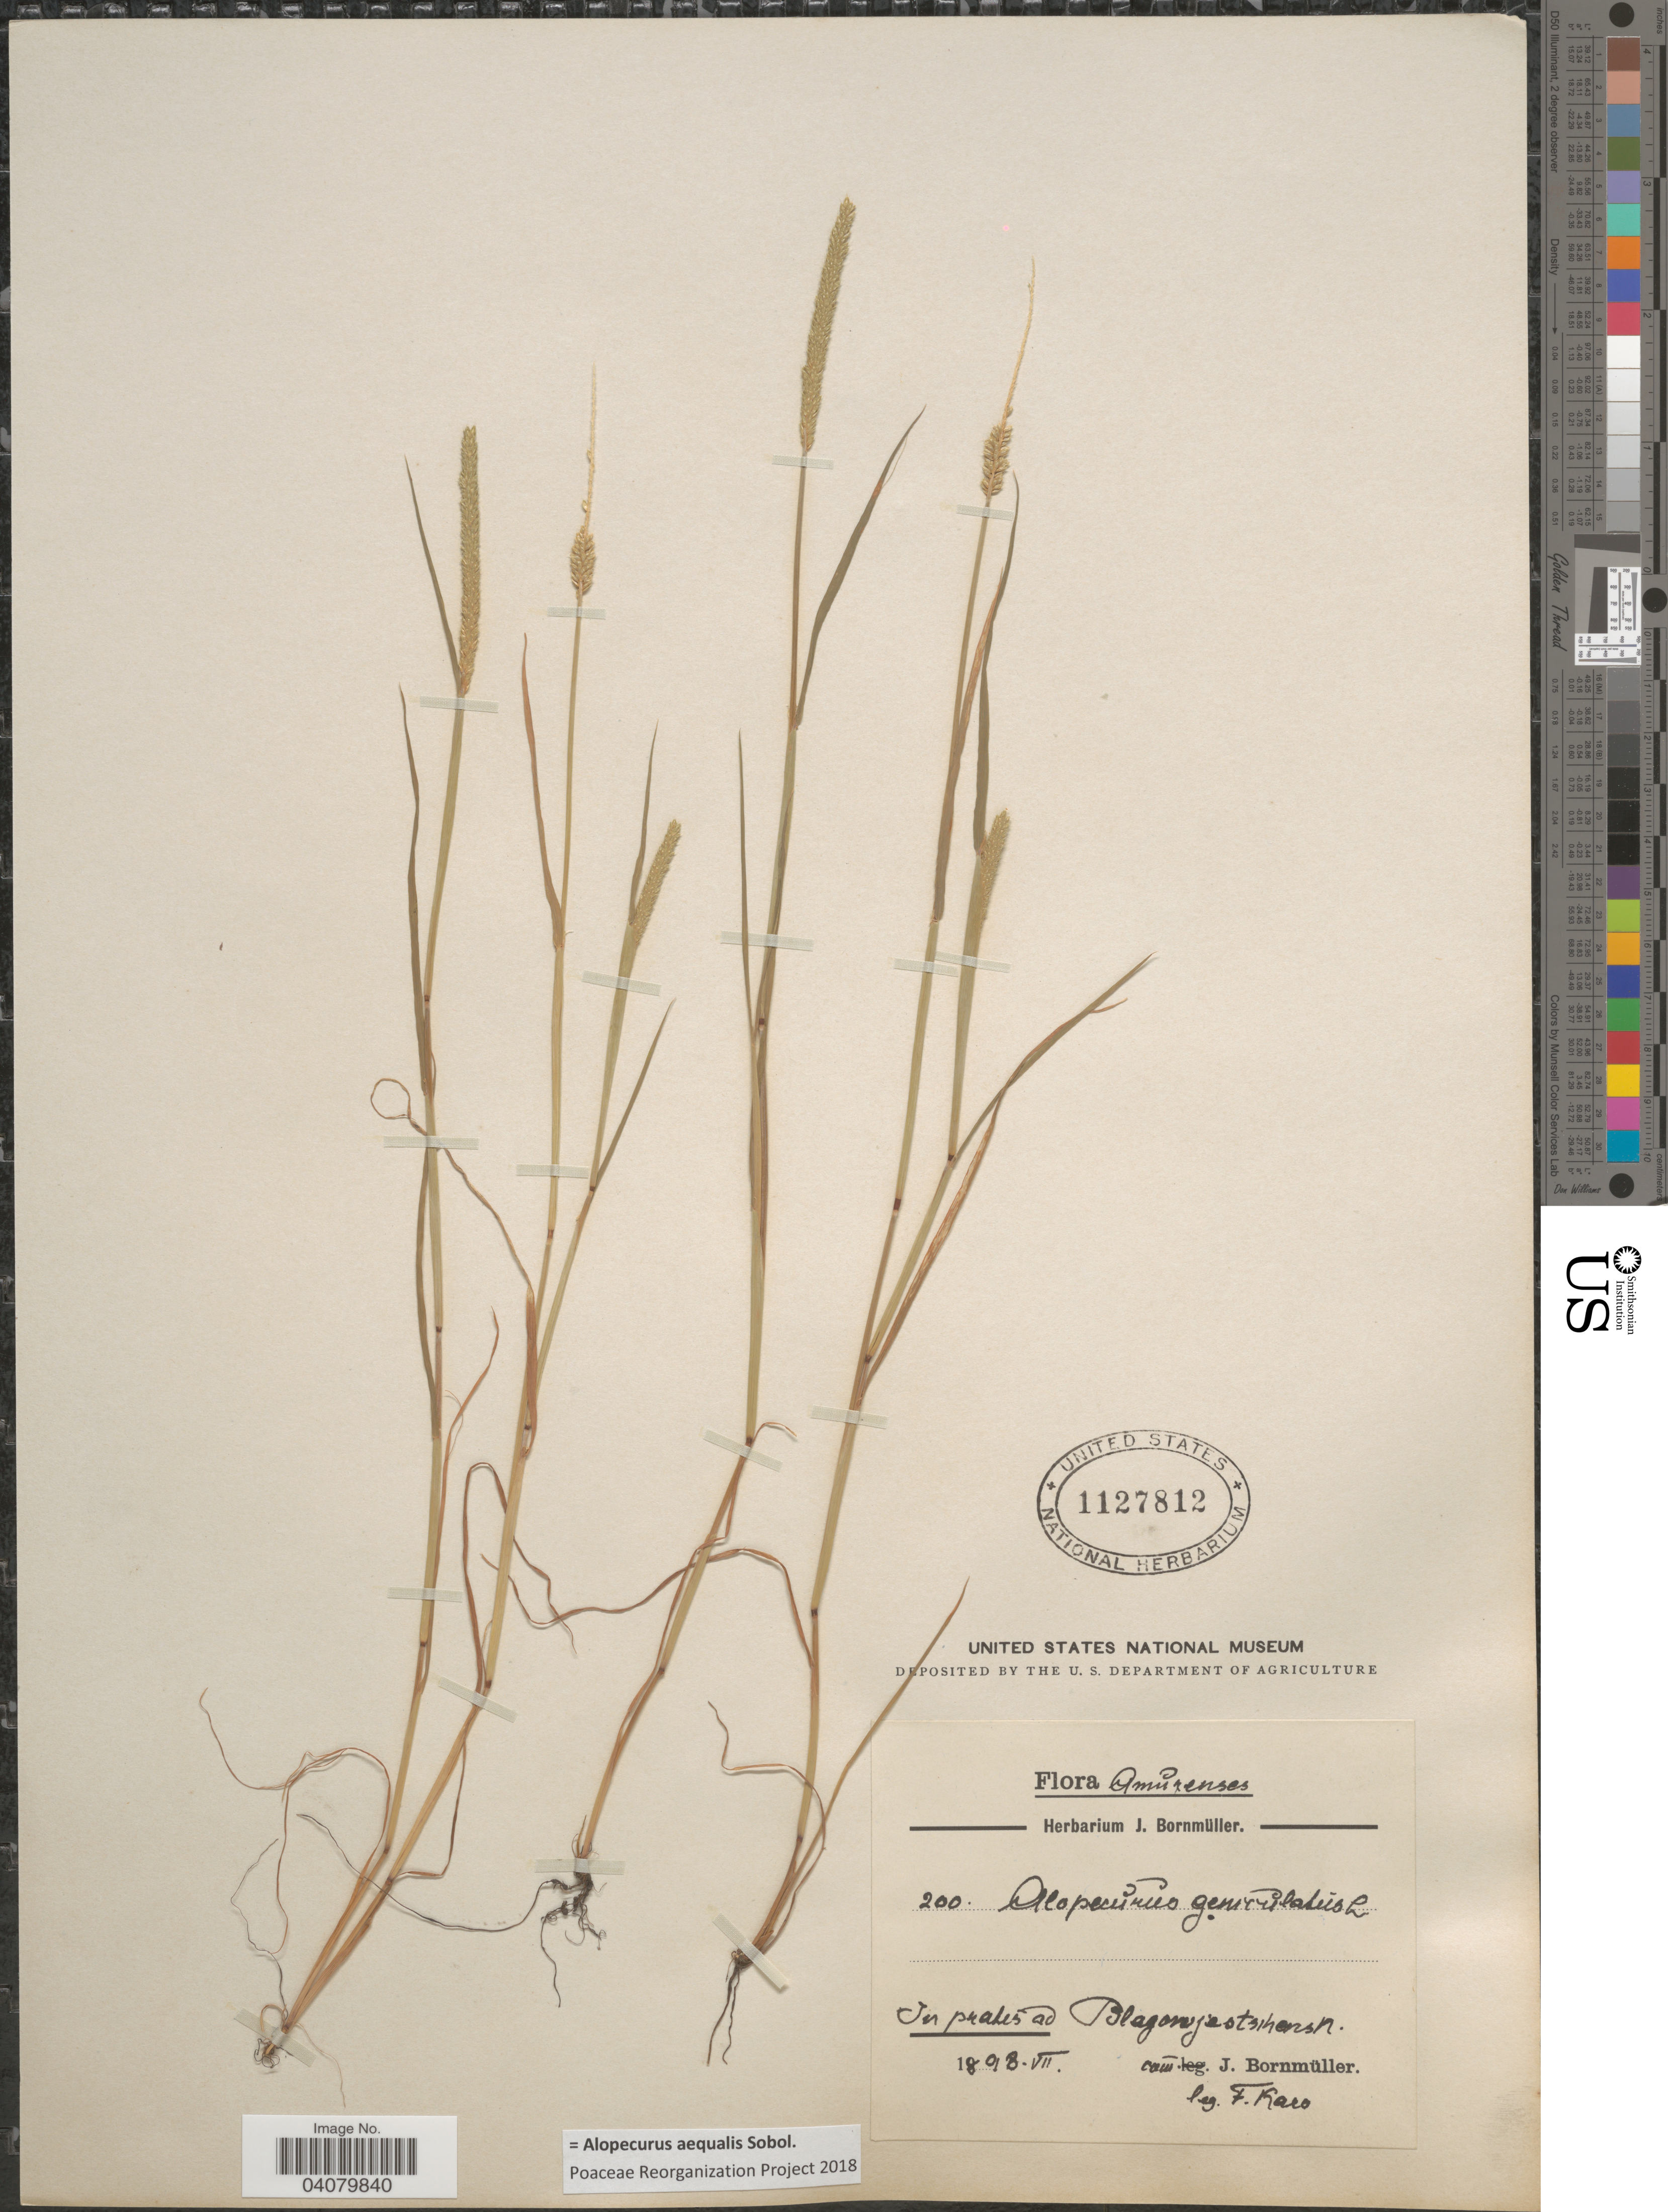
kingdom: Plantae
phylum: Tracheophyta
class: Liliopsida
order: Poales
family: Poaceae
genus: Alopecurus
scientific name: Alopecurus aequalis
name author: Sobol.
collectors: F. Karo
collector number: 200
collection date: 1898-07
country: Russian Federation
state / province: Amur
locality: Amurenses. In pratis ad Blagowjes [illegible text].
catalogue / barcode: US 1127812